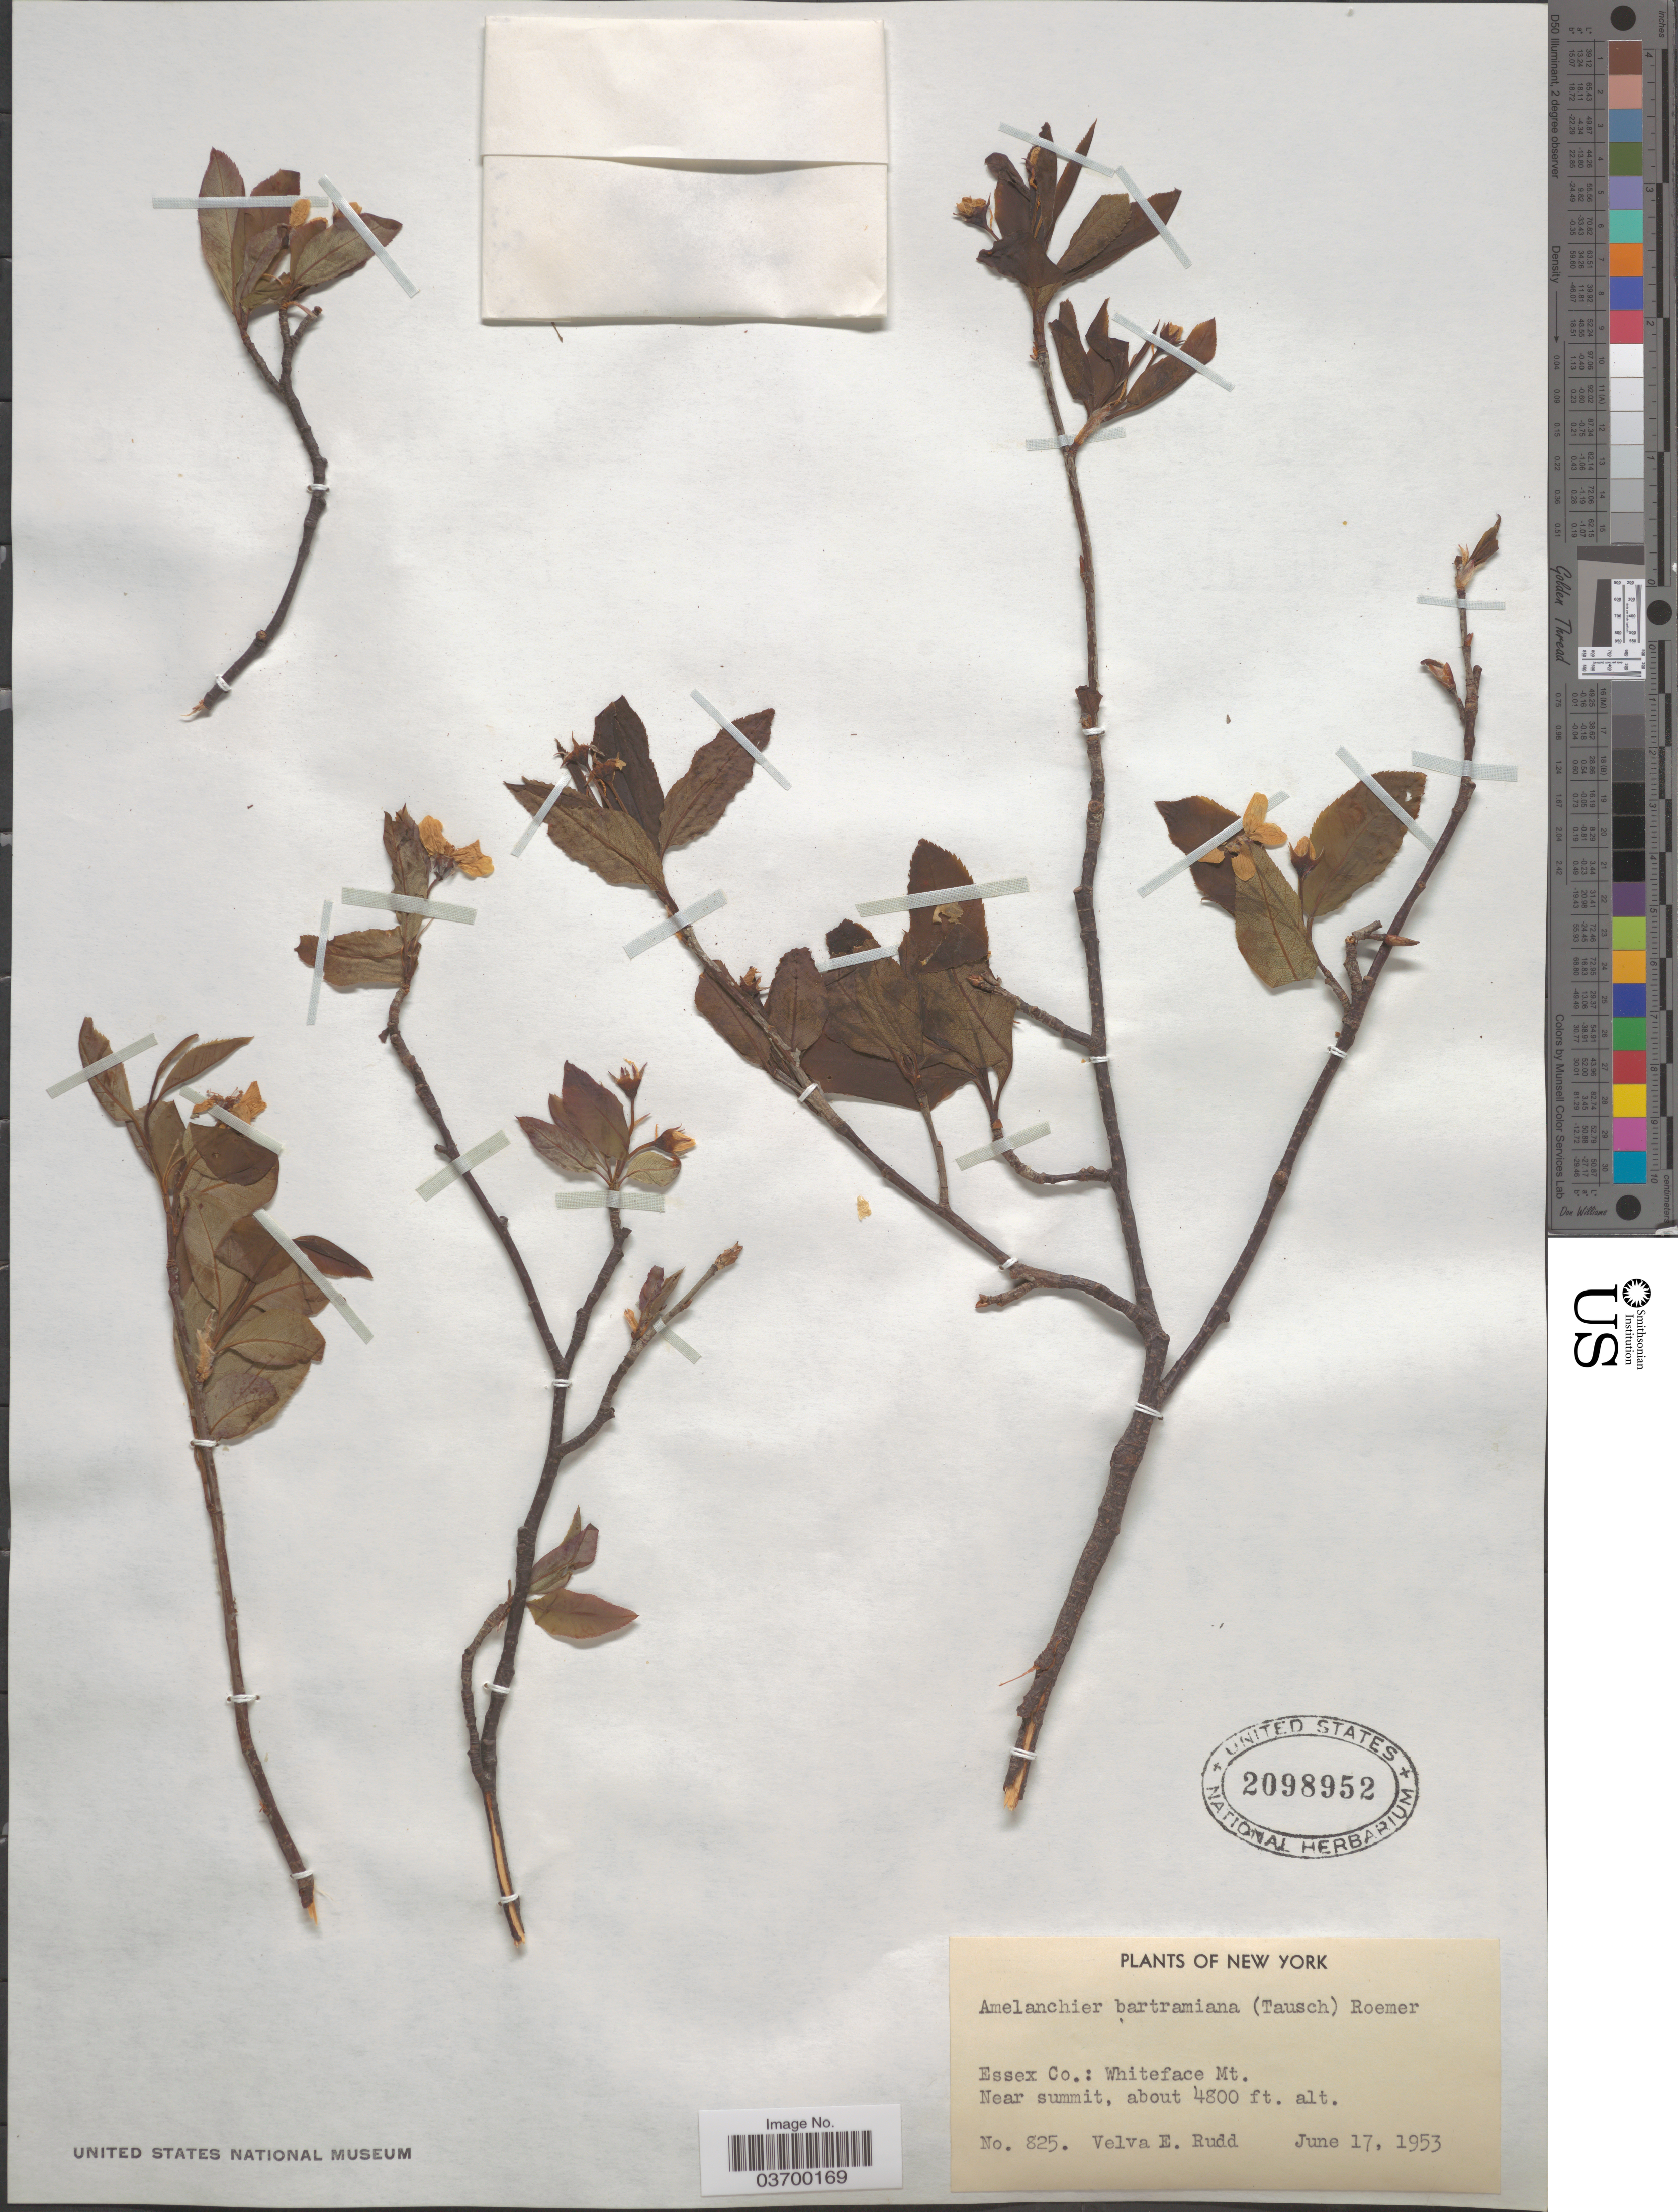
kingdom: Plantae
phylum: Tracheophyta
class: Magnoliopsida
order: Rosales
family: Rosaceae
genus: Amelanchier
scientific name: Amelanchier bartramiana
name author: (Tausch) M. Roem.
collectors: V. E. Rudd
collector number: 825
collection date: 1953-06-17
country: United States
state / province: New York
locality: Essex Co.: Whiteface Mt. Near summit.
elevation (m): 1463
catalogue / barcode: US 2098952